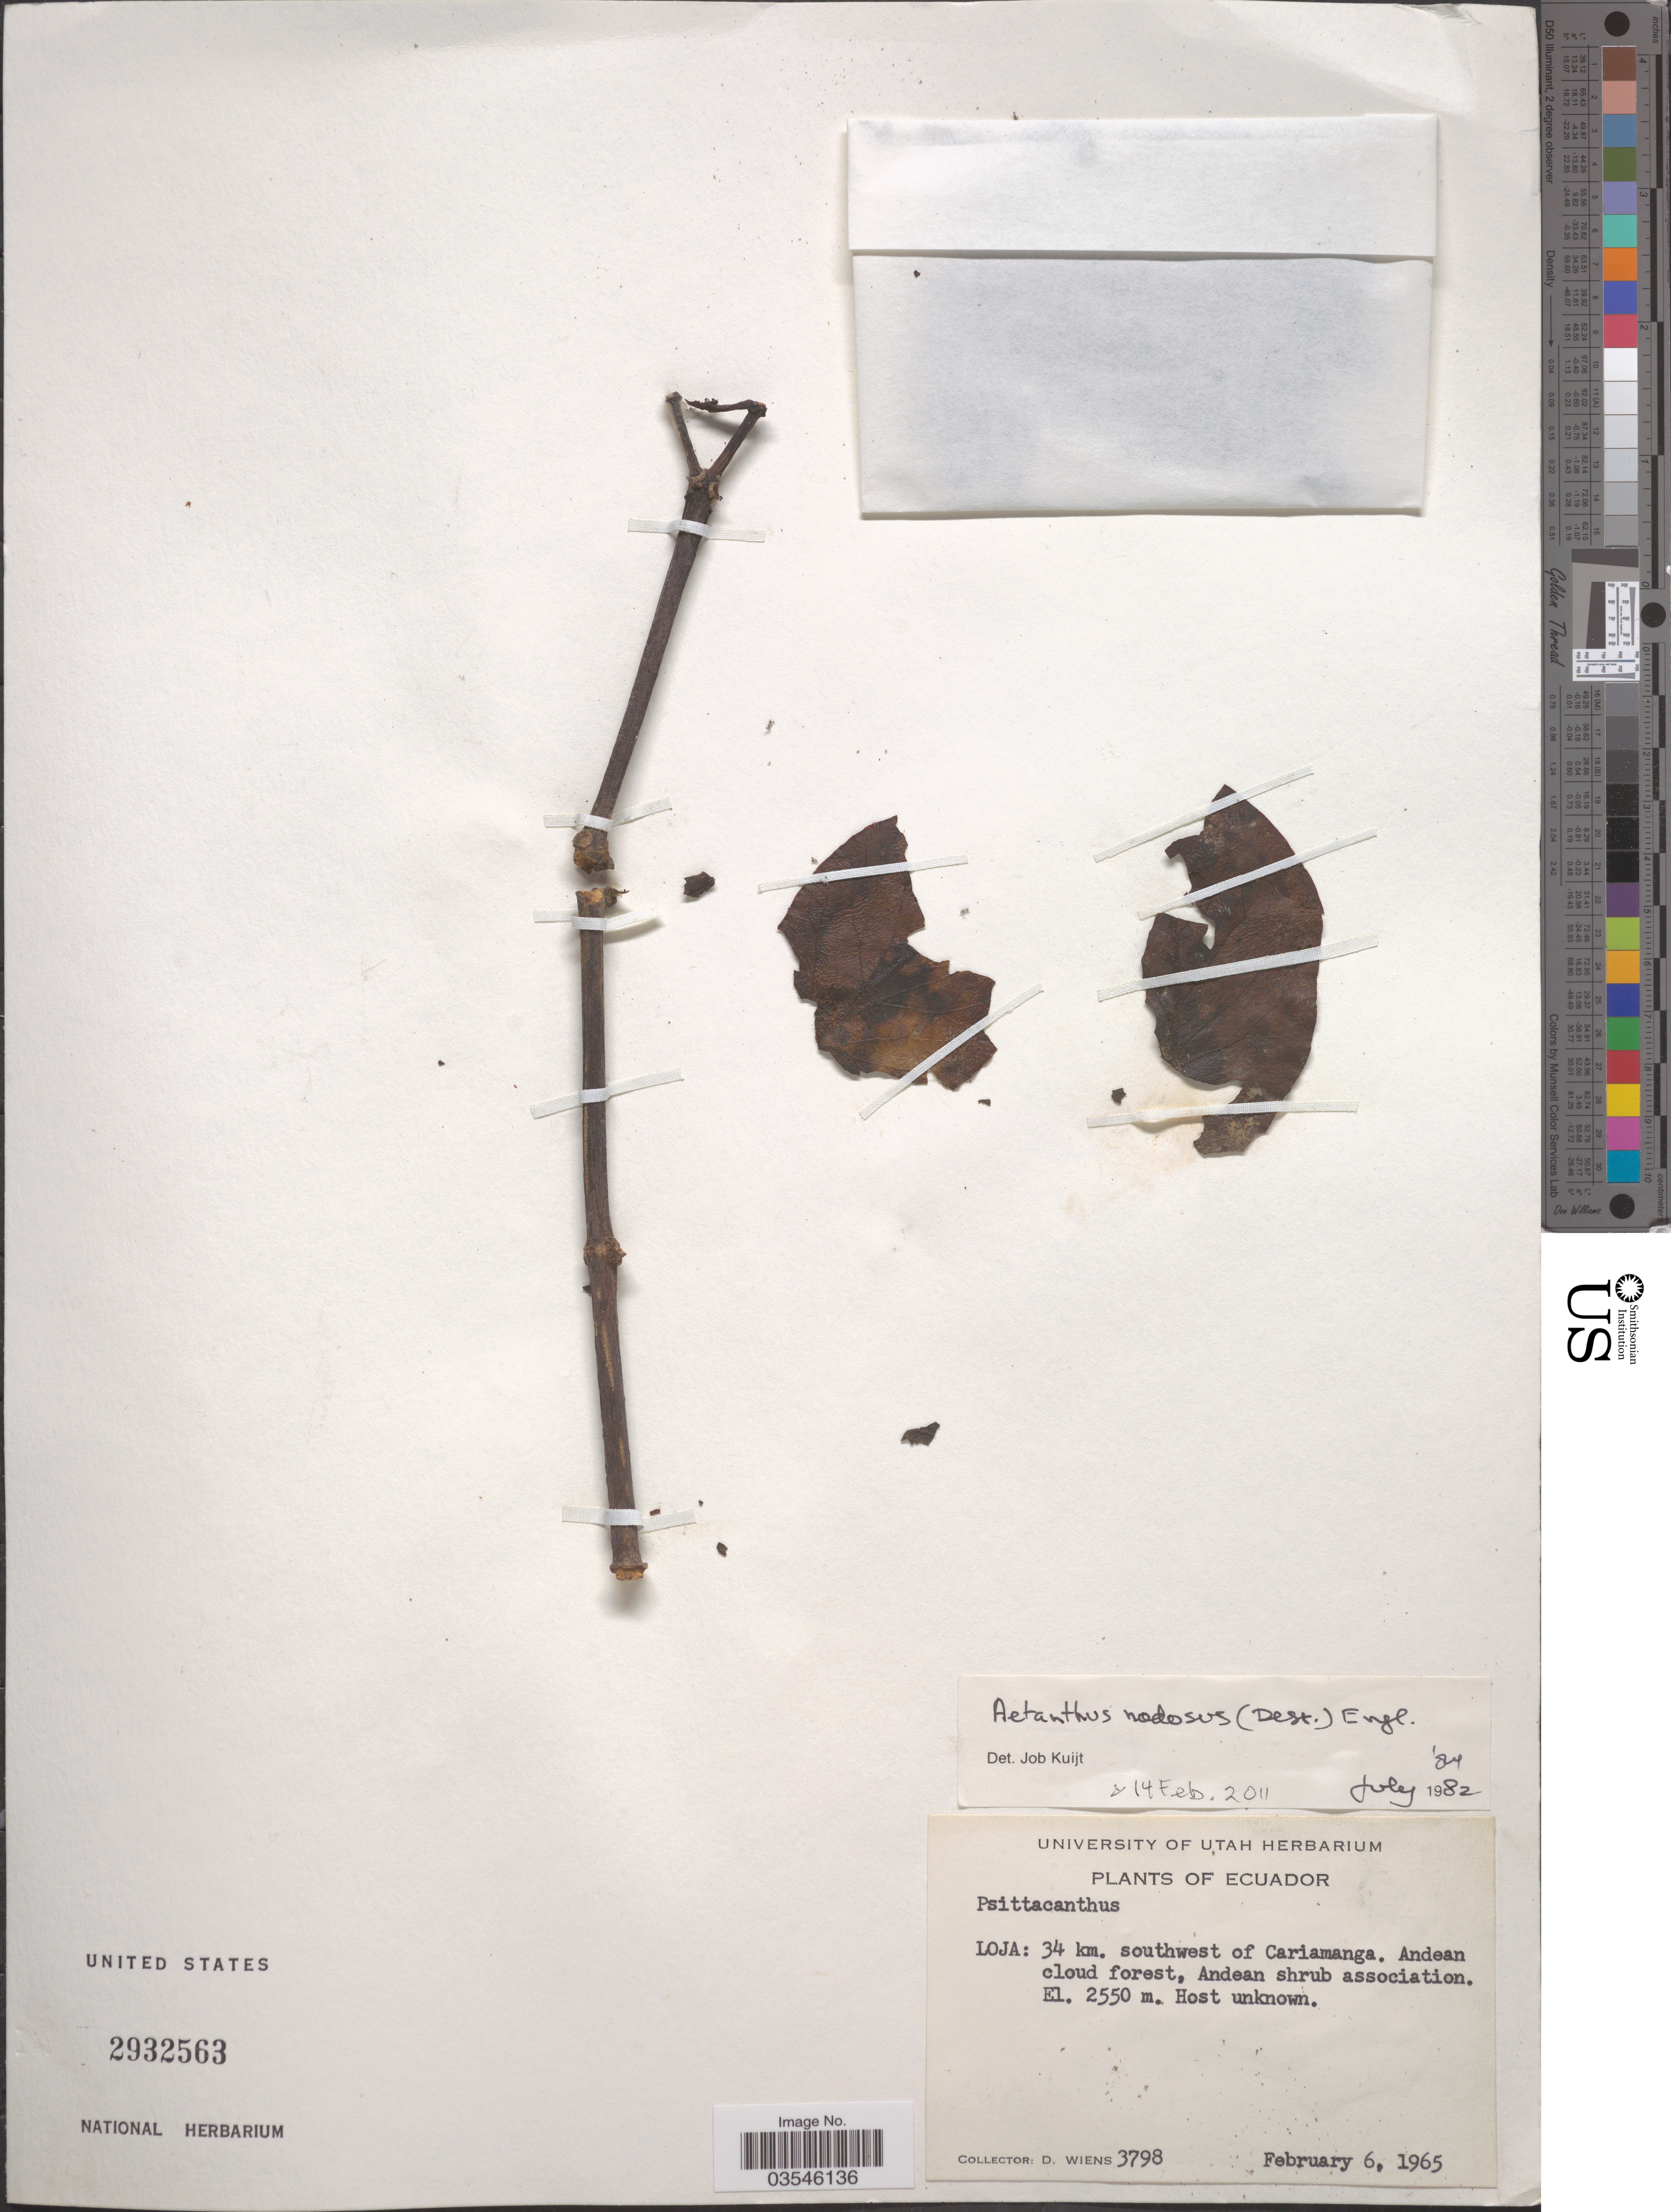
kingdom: Plantae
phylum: Tracheophyta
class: Magnoliopsida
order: Santalales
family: Loranthaceae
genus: Aetanthus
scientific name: Aetanthus nodosus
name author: (Desr.) Engl.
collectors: D. Wiens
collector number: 3798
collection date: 1965-04-06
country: Ecuador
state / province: Loja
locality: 34 km. southwest of Cariamanga. Andean cloud forest.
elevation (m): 2550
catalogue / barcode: US 2932563